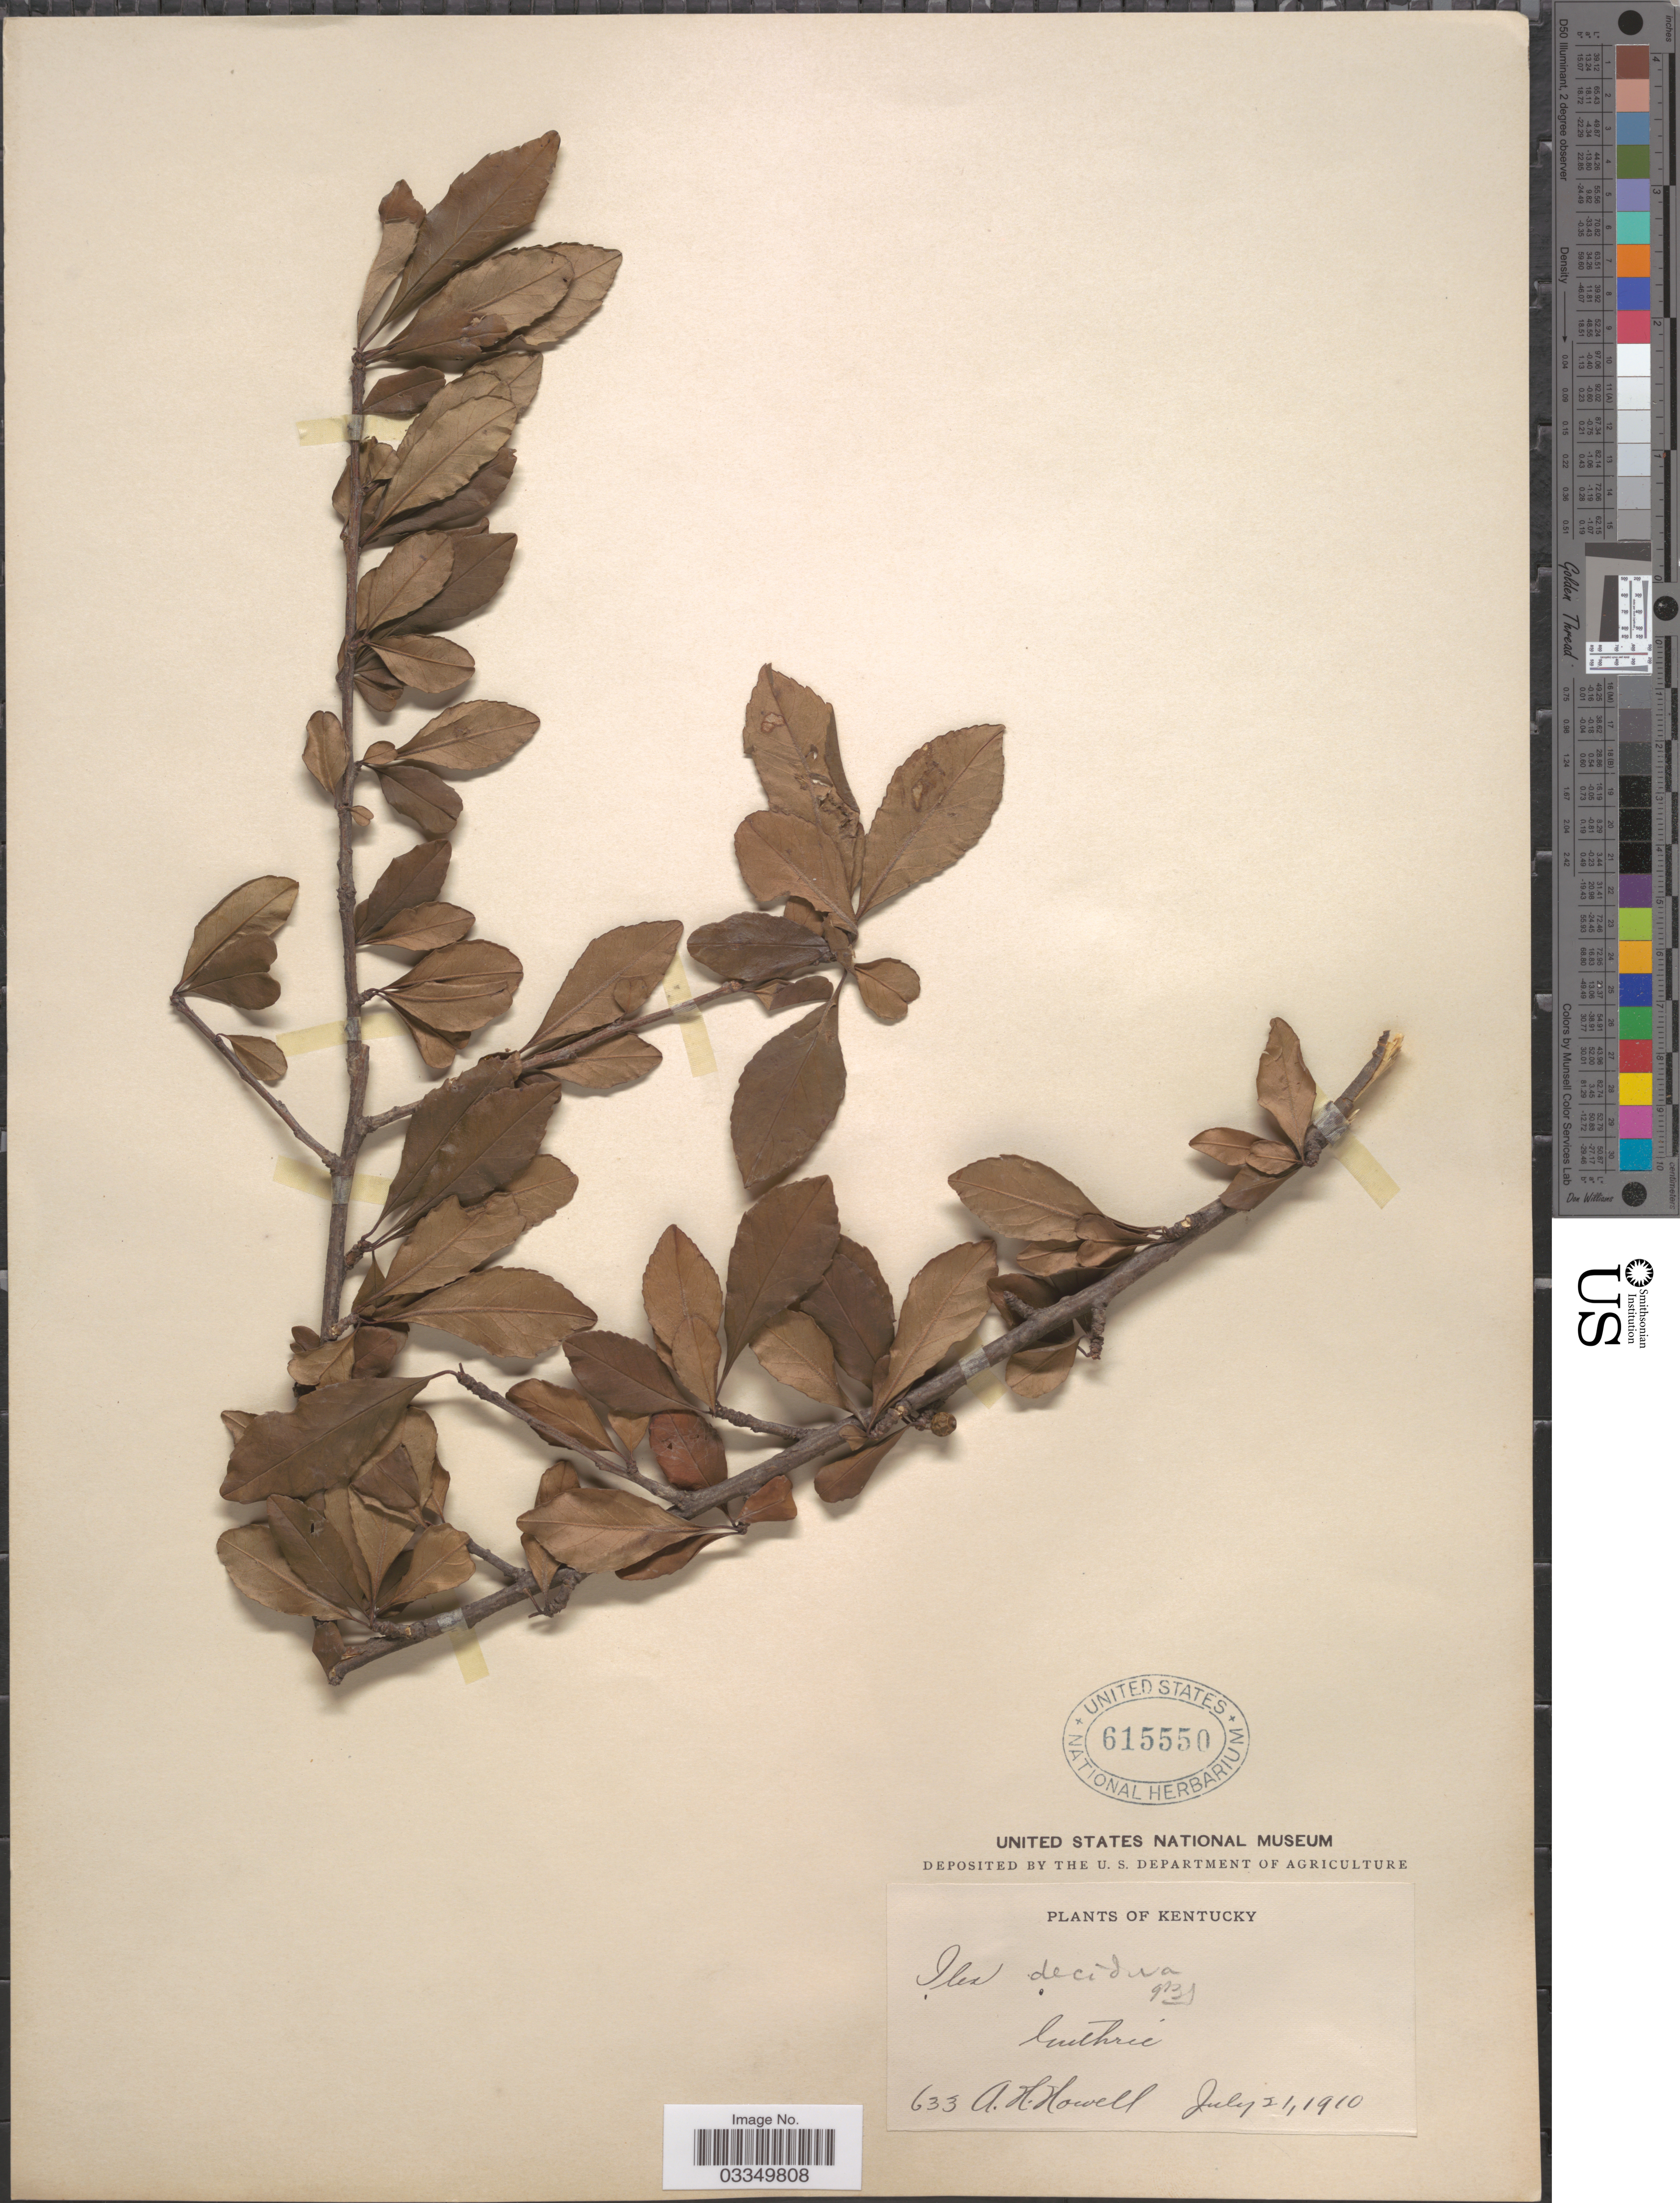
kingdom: Plantae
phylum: Tracheophyta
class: Magnoliopsida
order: Aquifoliales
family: Aquifoliaceae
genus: Ilex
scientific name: Ilex decidua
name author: Walter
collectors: A. Howell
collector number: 633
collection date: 1910-07-21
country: United States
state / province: Kentucky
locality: Guthrie.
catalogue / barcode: US 615550